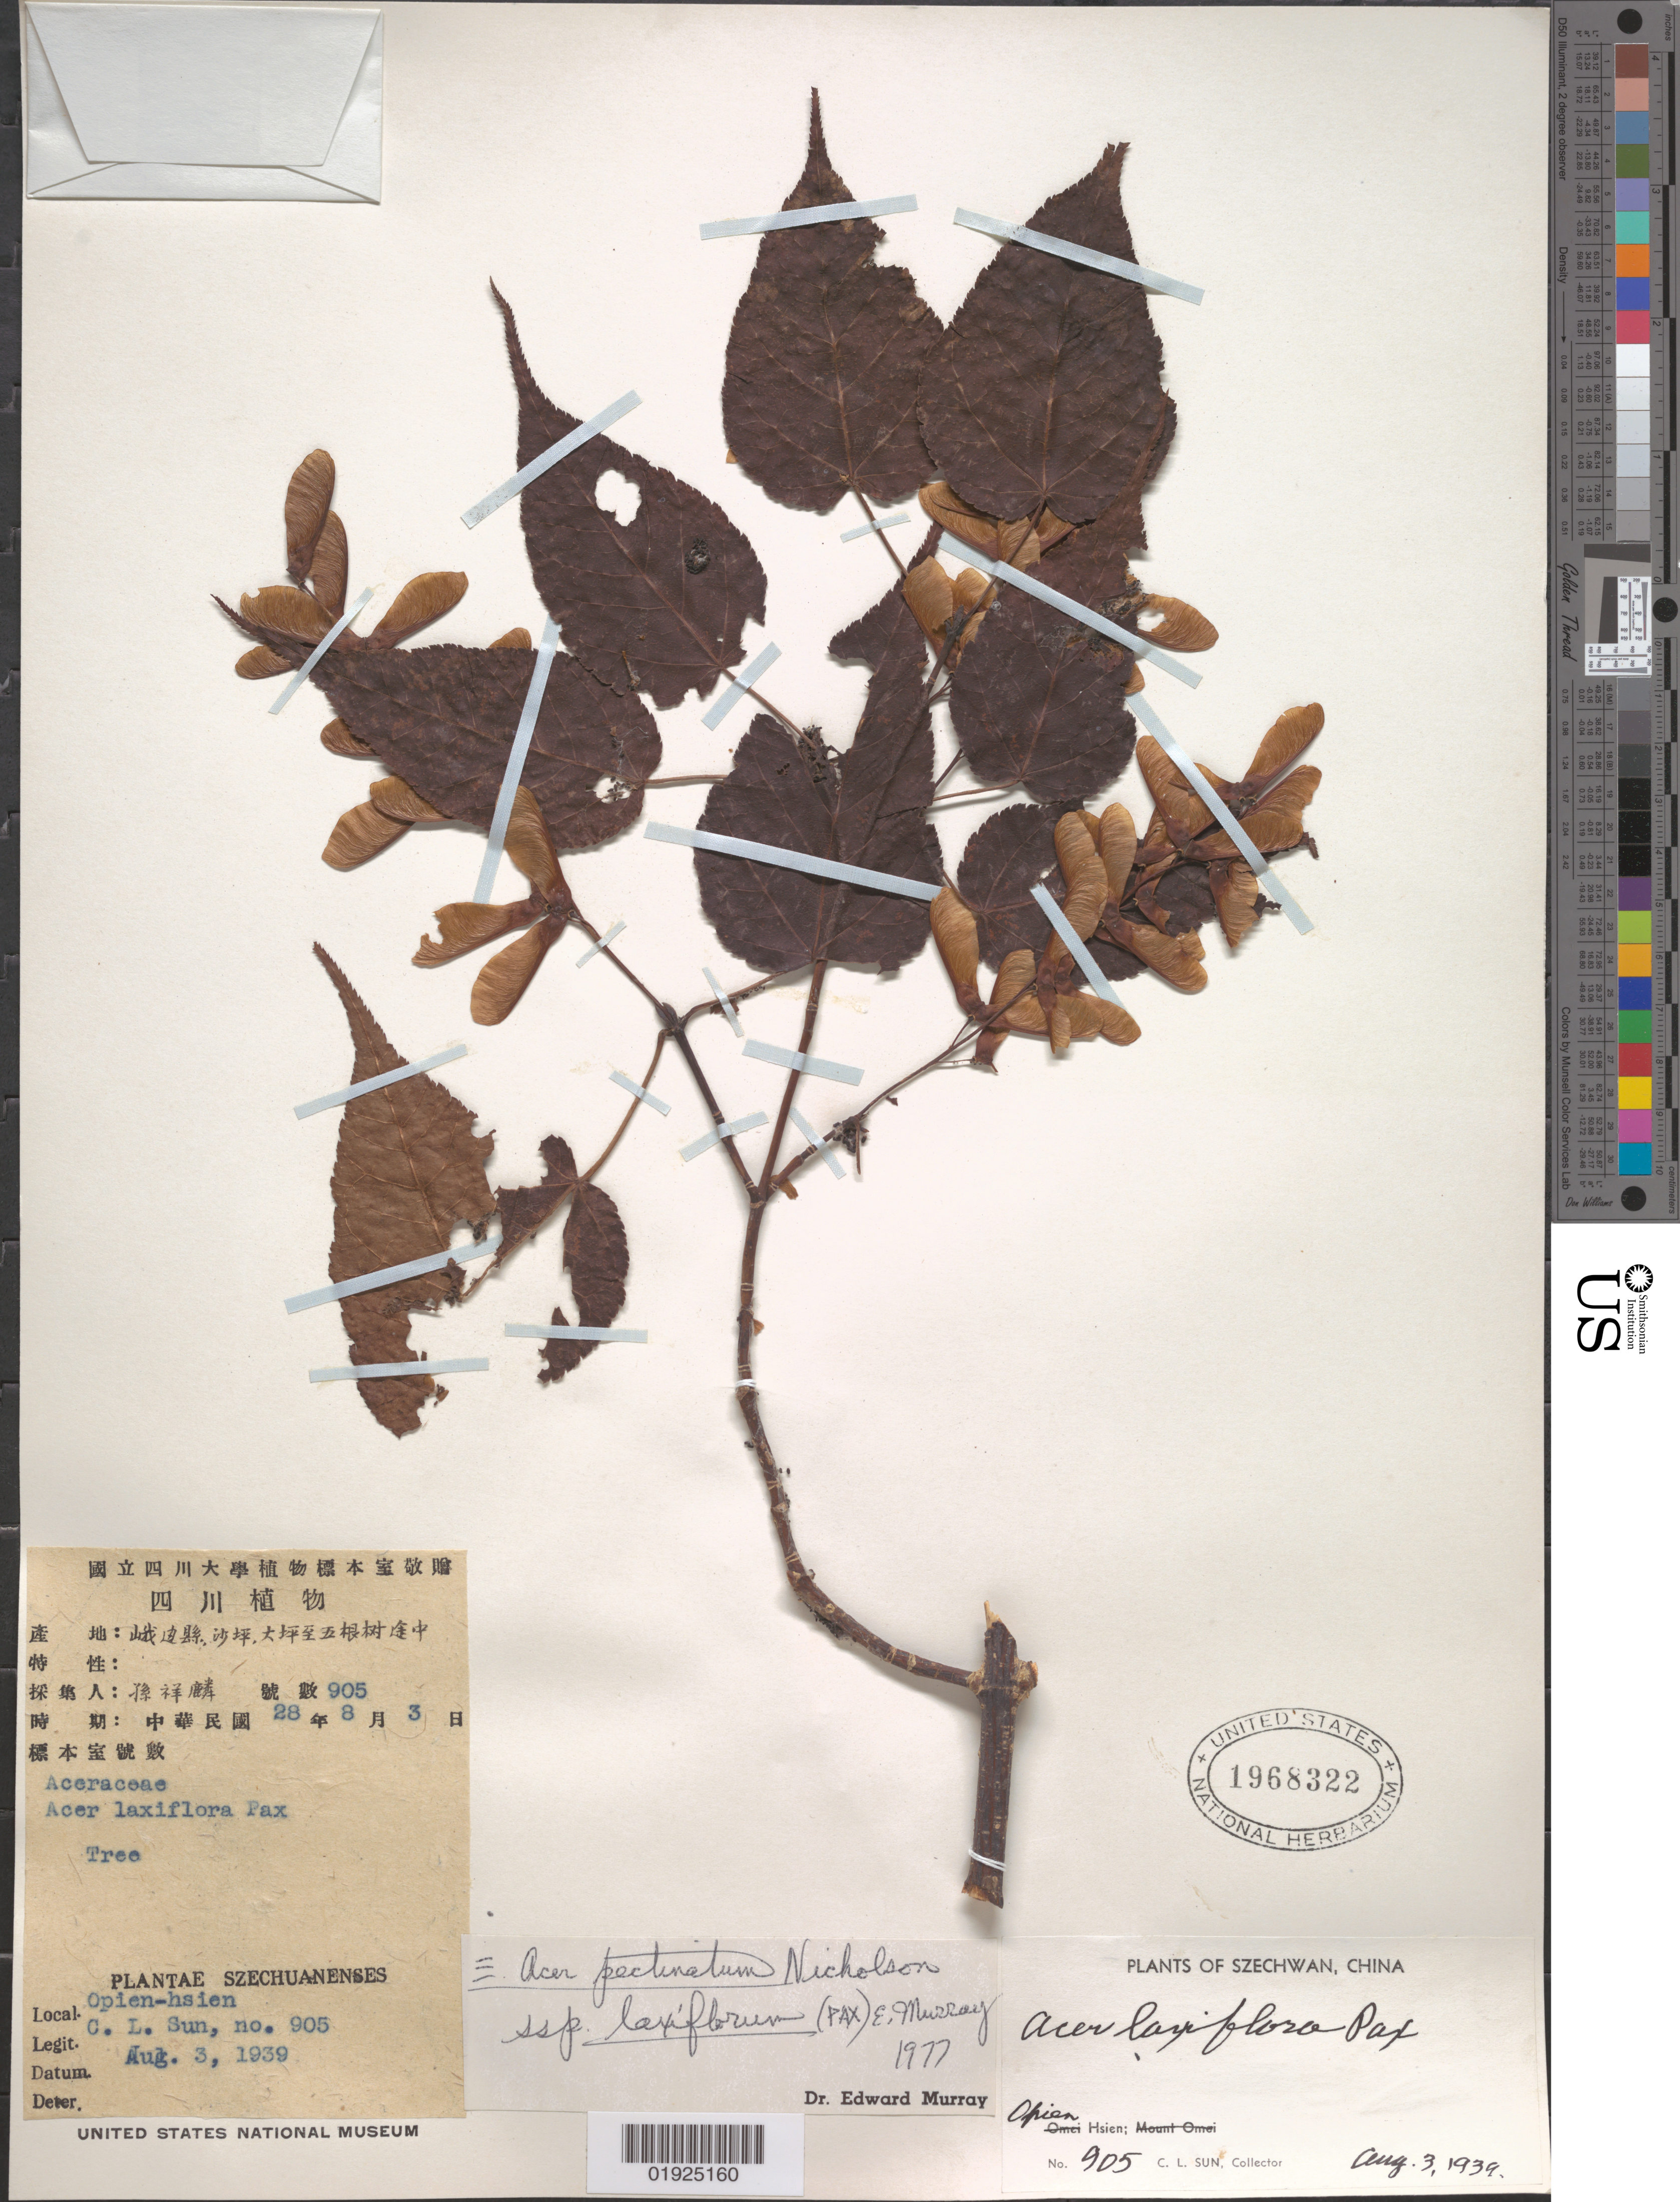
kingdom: Plantae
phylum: Tracheophyta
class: Magnoliopsida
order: Sapindales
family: Sapindaceae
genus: Acer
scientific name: Acer pectinatum subsp. laxiflorum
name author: (Pax) A.E. Murray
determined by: Murray, Edward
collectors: C. Sun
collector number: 905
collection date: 1939-08-03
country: China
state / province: Sichuan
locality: Szechuan [Sichuan]. Opien-Hsien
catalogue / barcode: US 1968322